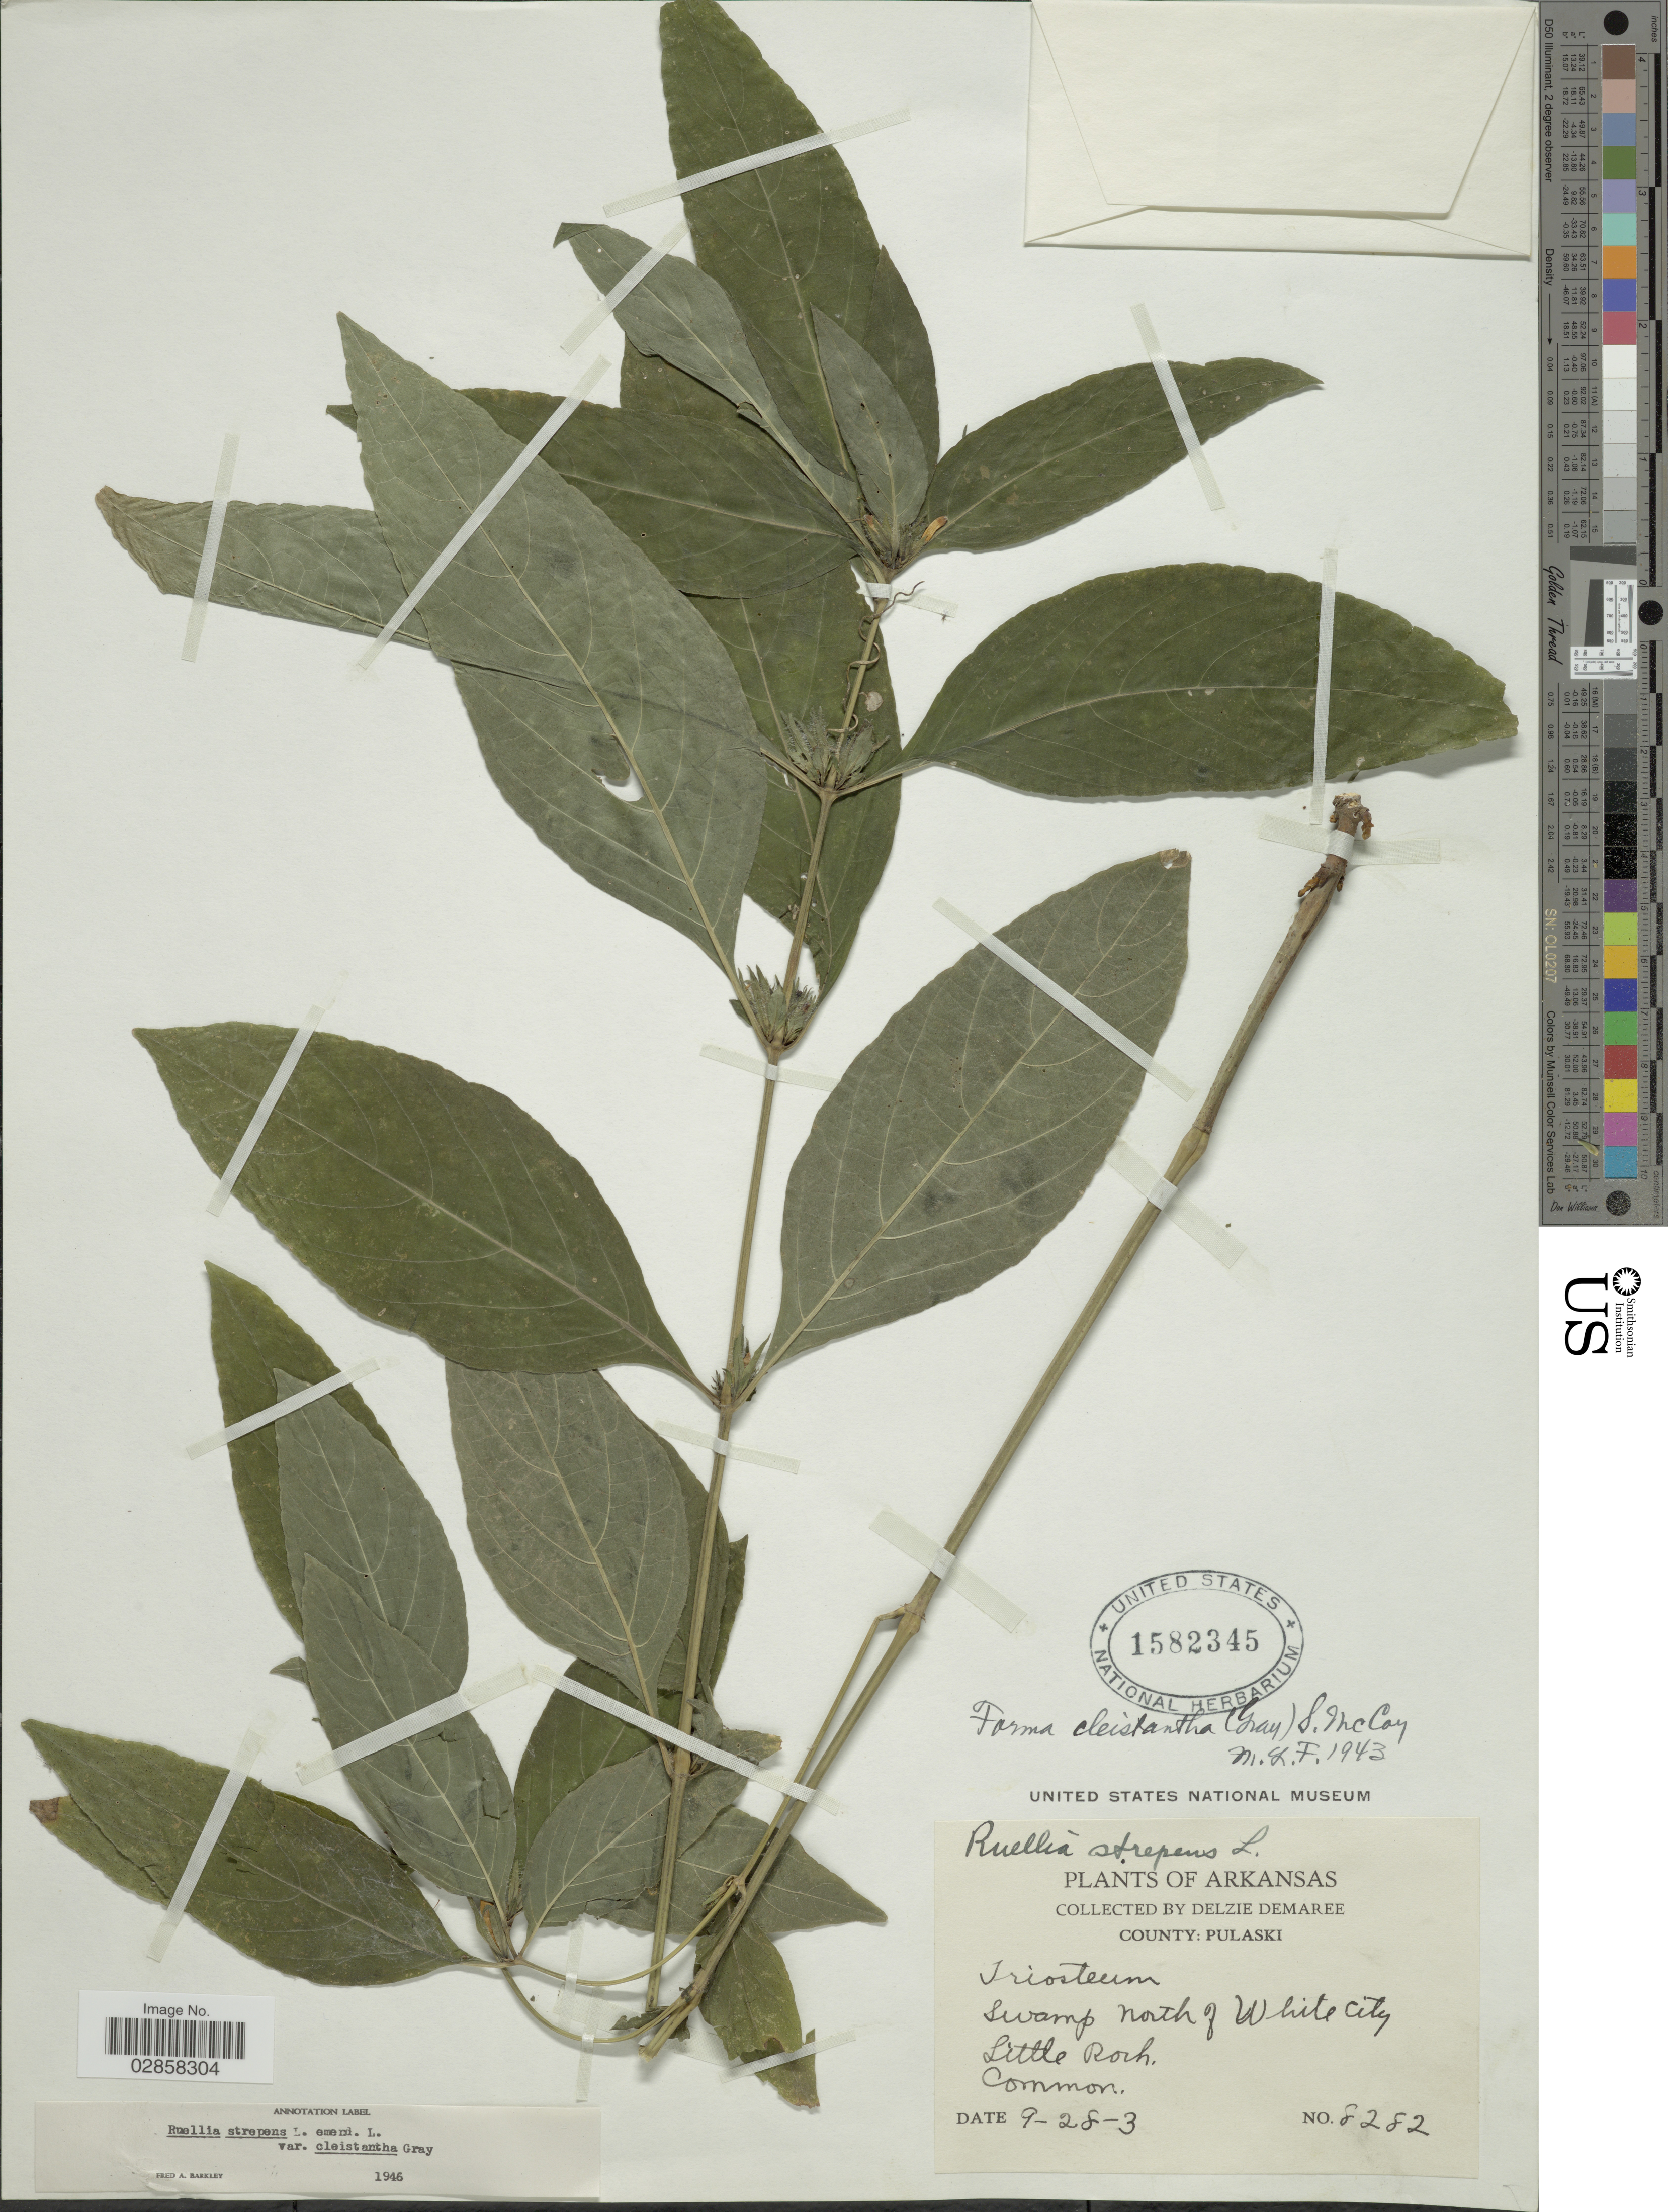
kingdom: Plantae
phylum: Tracheophyta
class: Magnoliopsida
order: Lamiales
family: Acanthaceae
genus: Ruellia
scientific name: Ruellia strepens f. cleistantha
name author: (A. Gray) S. McCoy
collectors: D. Demaree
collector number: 8282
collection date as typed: Transcribed d/m/y: 28/9/3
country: United States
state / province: Arkansas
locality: County: Pulaski. Swamp north of White City. Little Rock.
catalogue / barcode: US 1582345